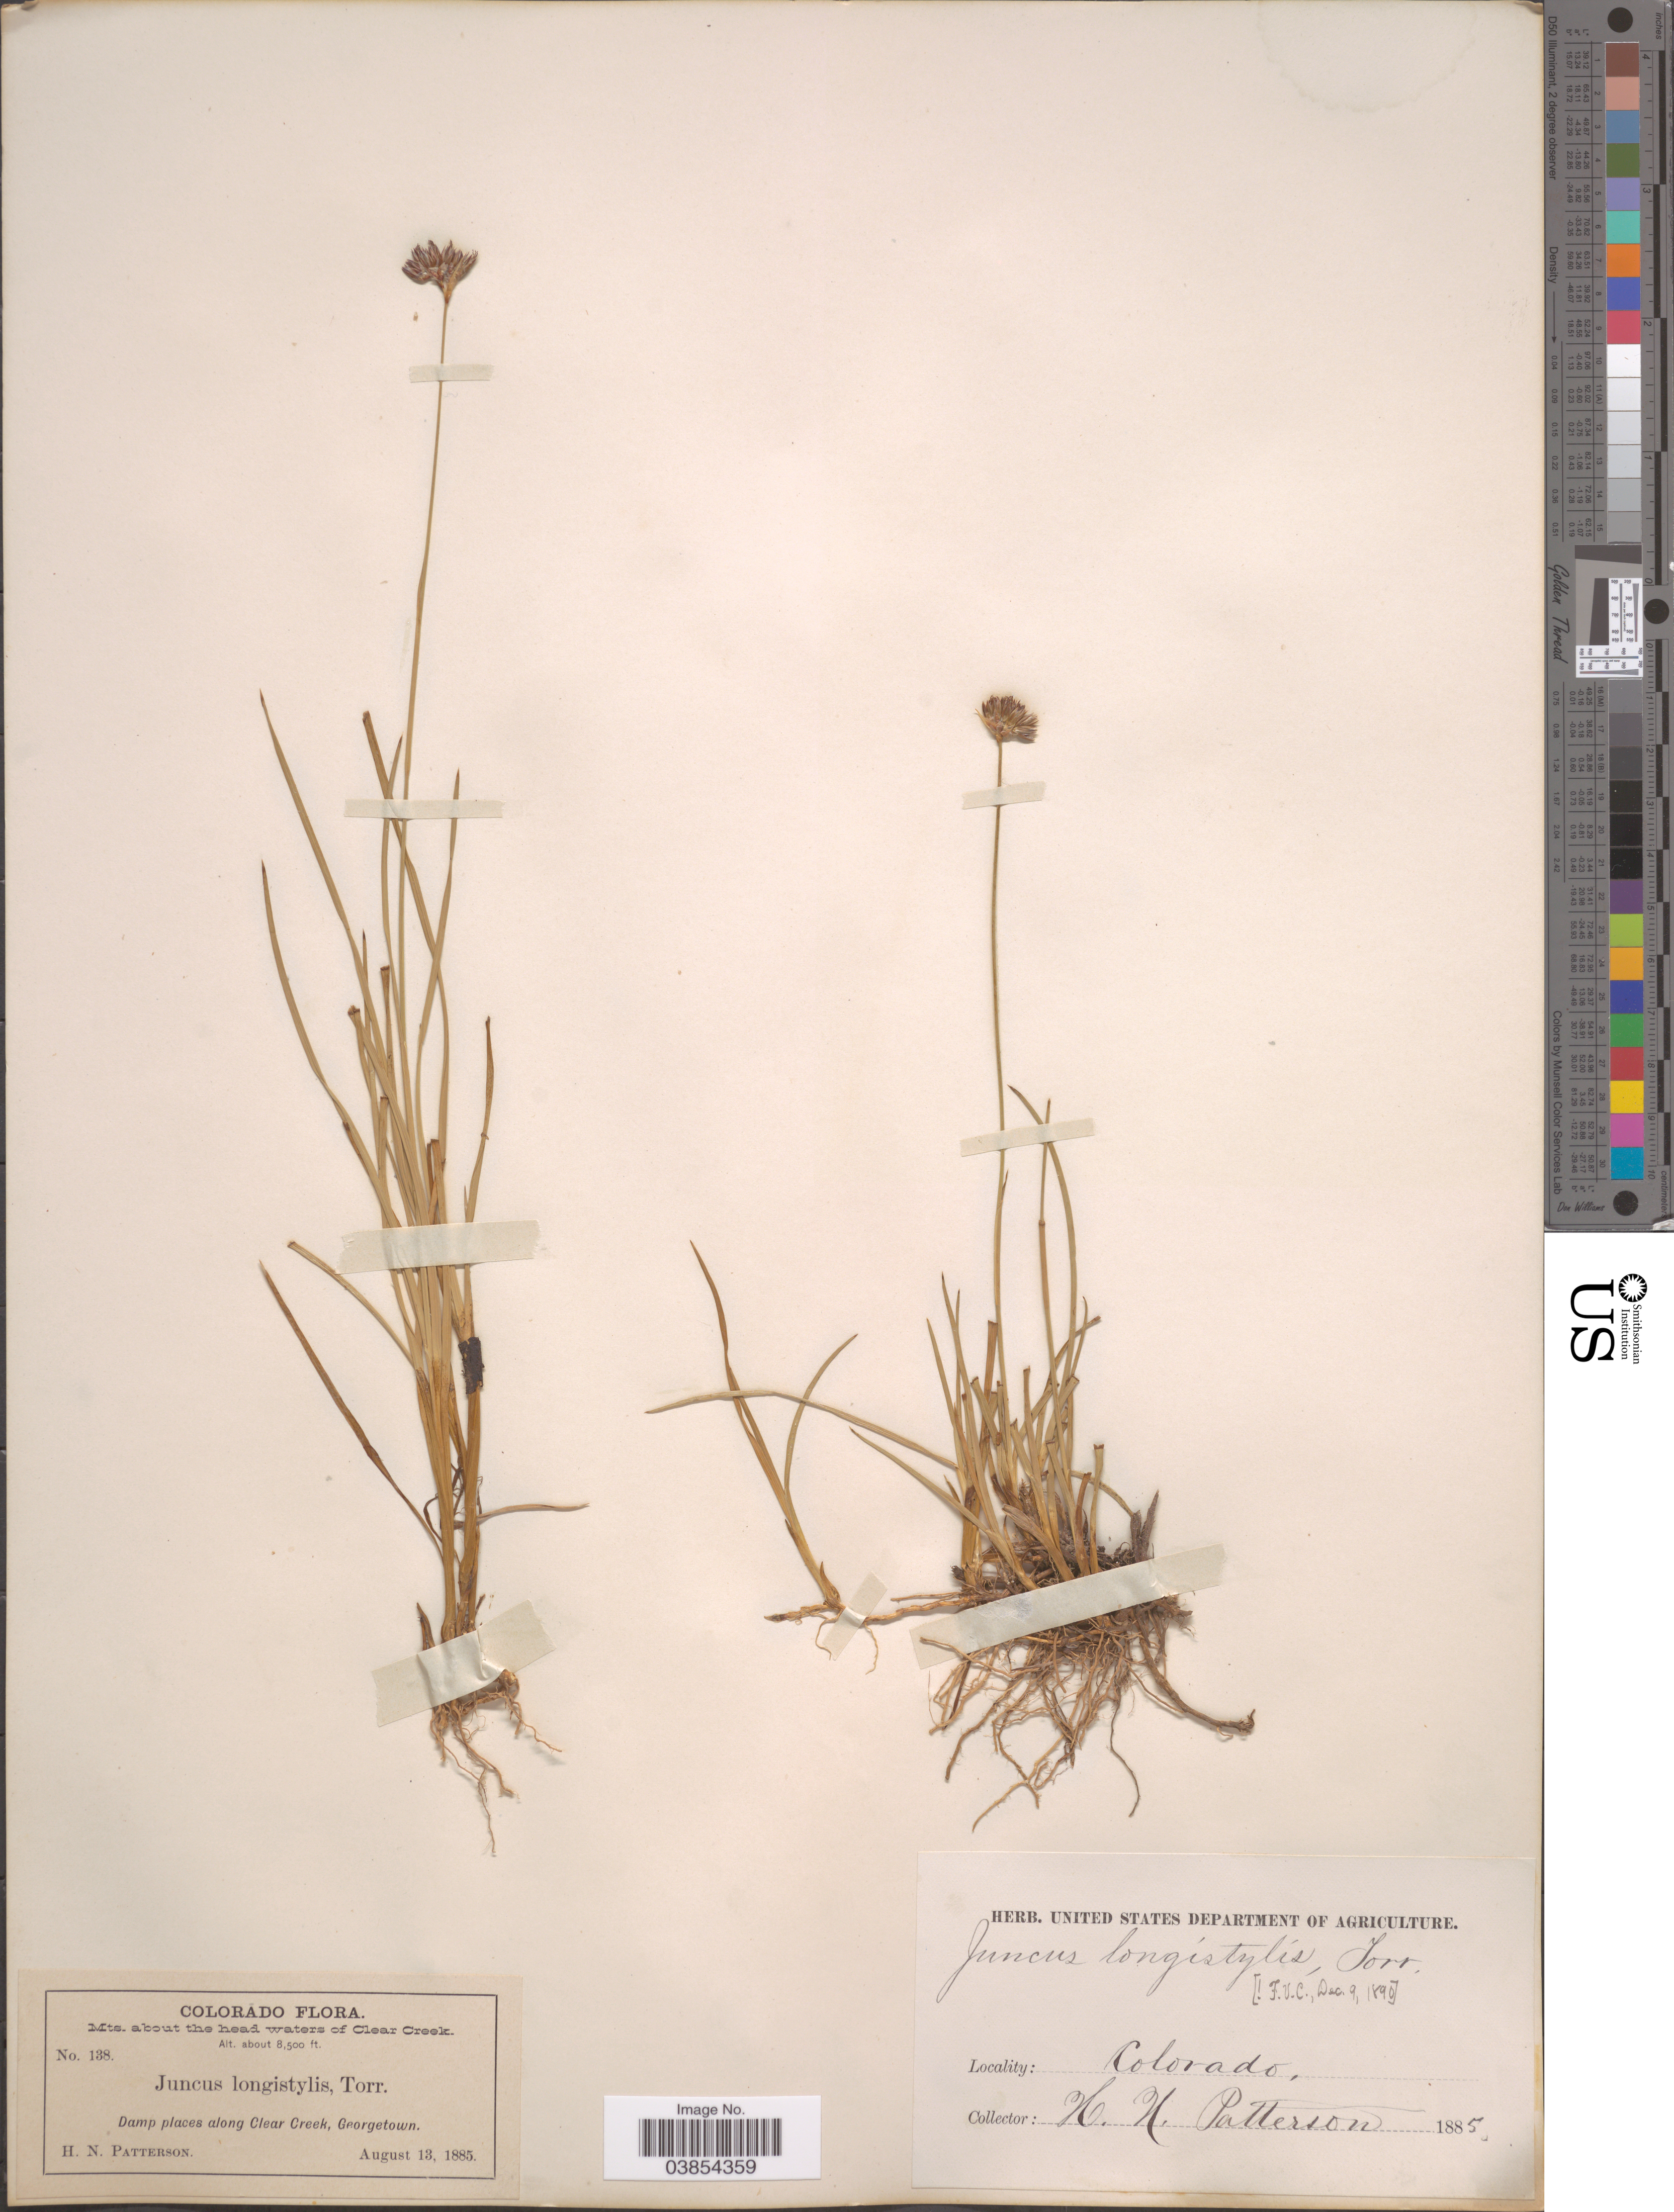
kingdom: Plantae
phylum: Tracheophyta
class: Liliopsida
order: Poales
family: Juncaceae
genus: Juncus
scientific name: Juncus longistylis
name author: Torr.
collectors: H. N. Patterson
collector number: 138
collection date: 1885-08-13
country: United States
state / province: Colorado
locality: Mts. about the head waters of Clear Creek. Damp places along Clear Creek, Georgetown.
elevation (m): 2591